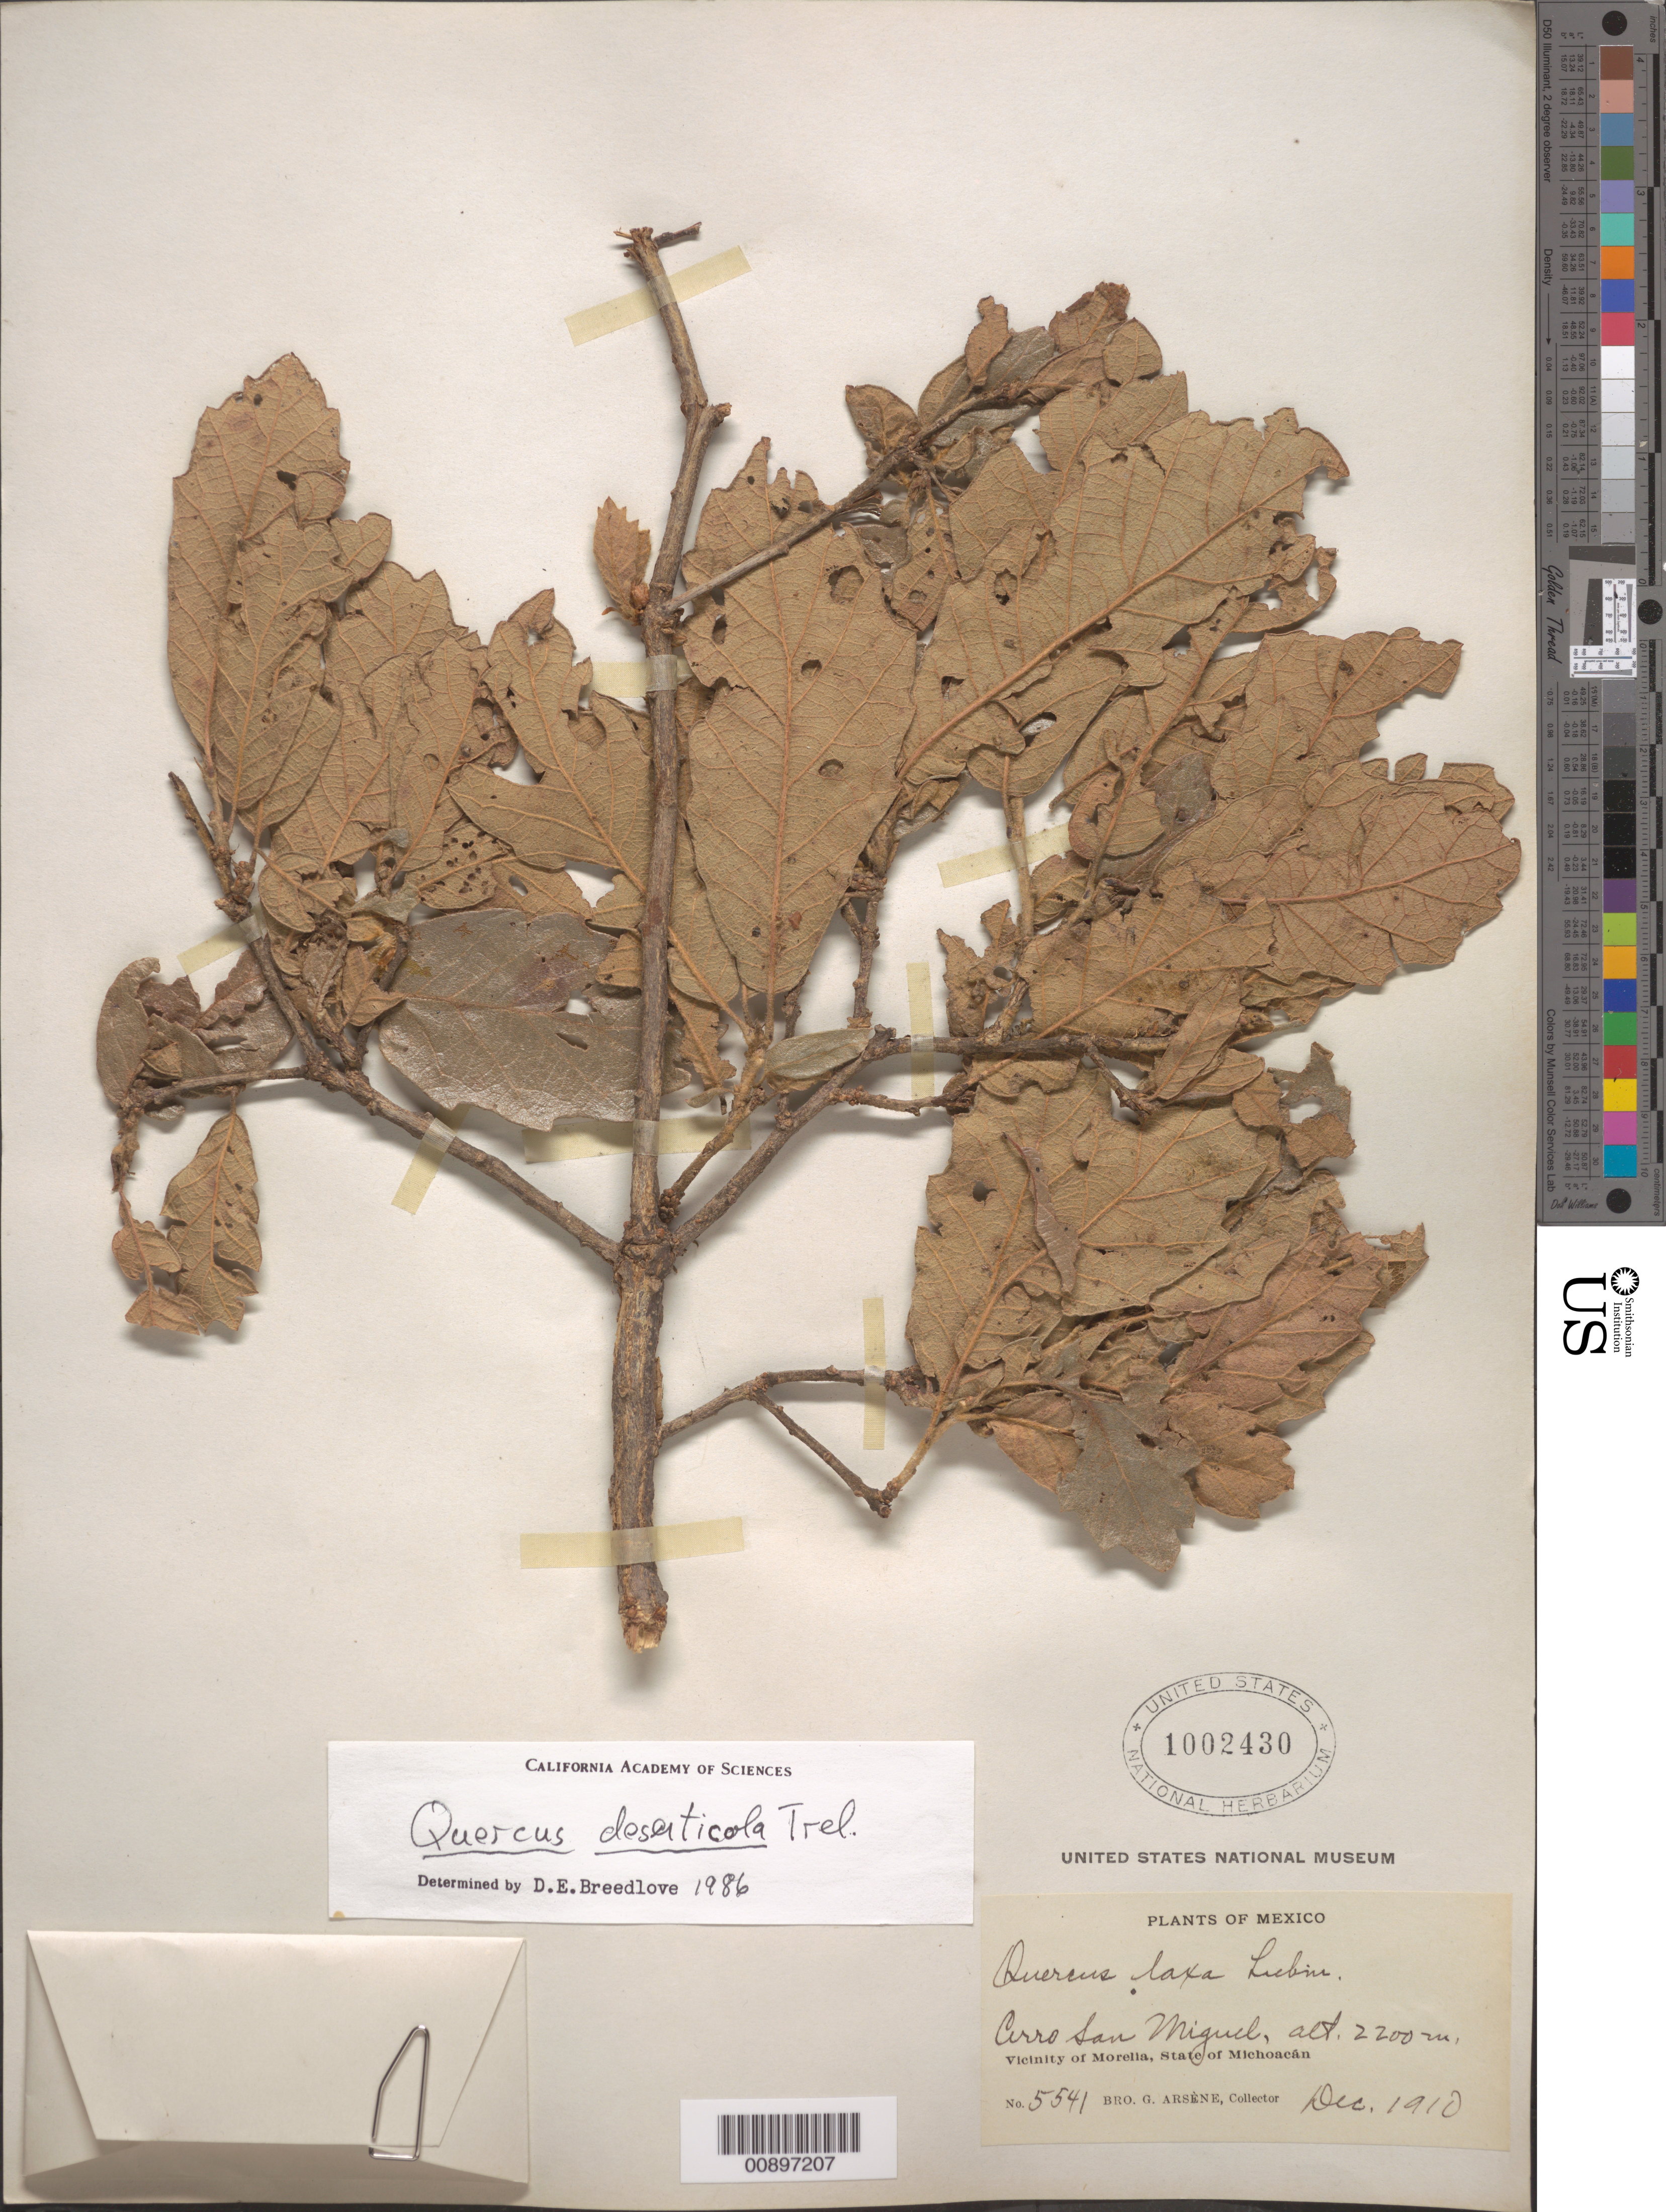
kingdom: Plantae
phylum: Tracheophyta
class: Magnoliopsida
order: Fagales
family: Fagaceae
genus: Quercus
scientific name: Quercus deserticola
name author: Trel.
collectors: Bro. G. Arsène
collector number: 5541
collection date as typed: Dec 1910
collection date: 1910-12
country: Mexico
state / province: Michoacán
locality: Cerro San Miguel. Vicinity of Morelia, Michoacán.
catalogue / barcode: US 1002430